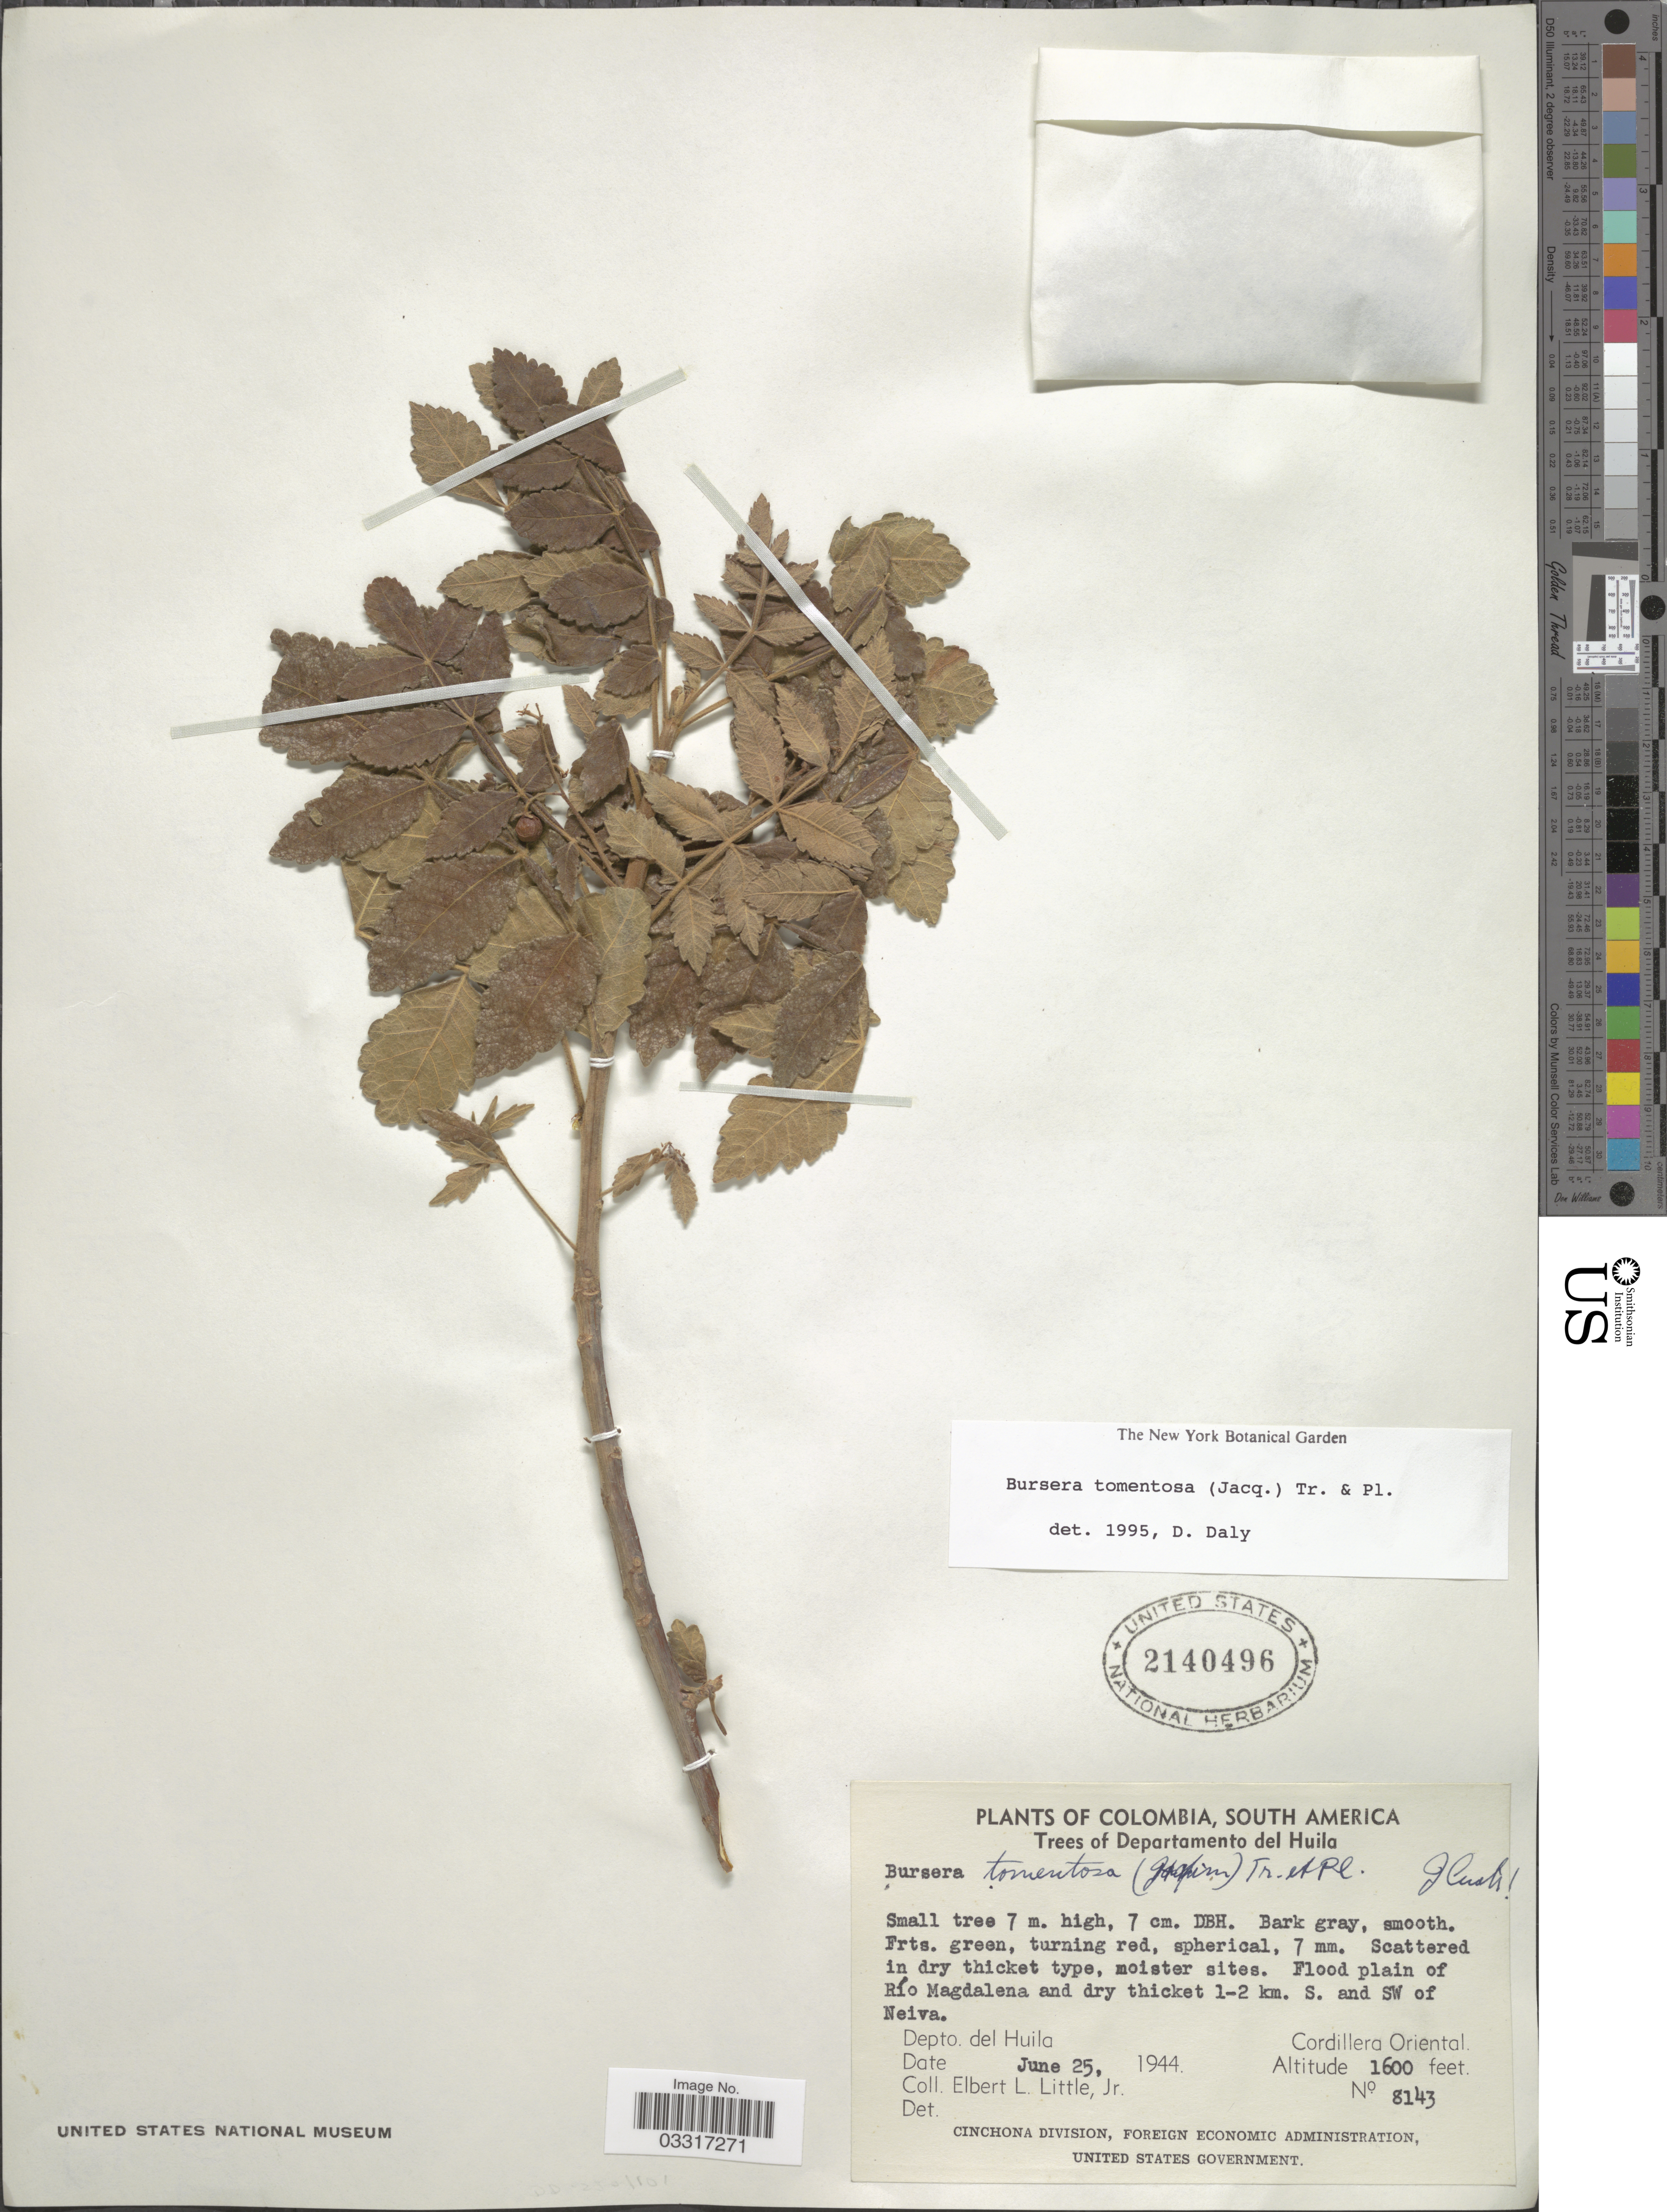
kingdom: Plantae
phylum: Tracheophyta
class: Magnoliopsida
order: Sapindales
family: Burseraceae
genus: Bursera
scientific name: Bursera tomentosa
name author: (Jacq.) Triana & Planch.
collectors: E. L. Little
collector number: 8143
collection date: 1944-06-25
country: Colombia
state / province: Huila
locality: Flood plain of Río Magdalena and dry thicket 1-2 km. S. and SW of Neiva. Depto del Huila. Cordillera Oriental.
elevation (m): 488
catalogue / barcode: US 2140496